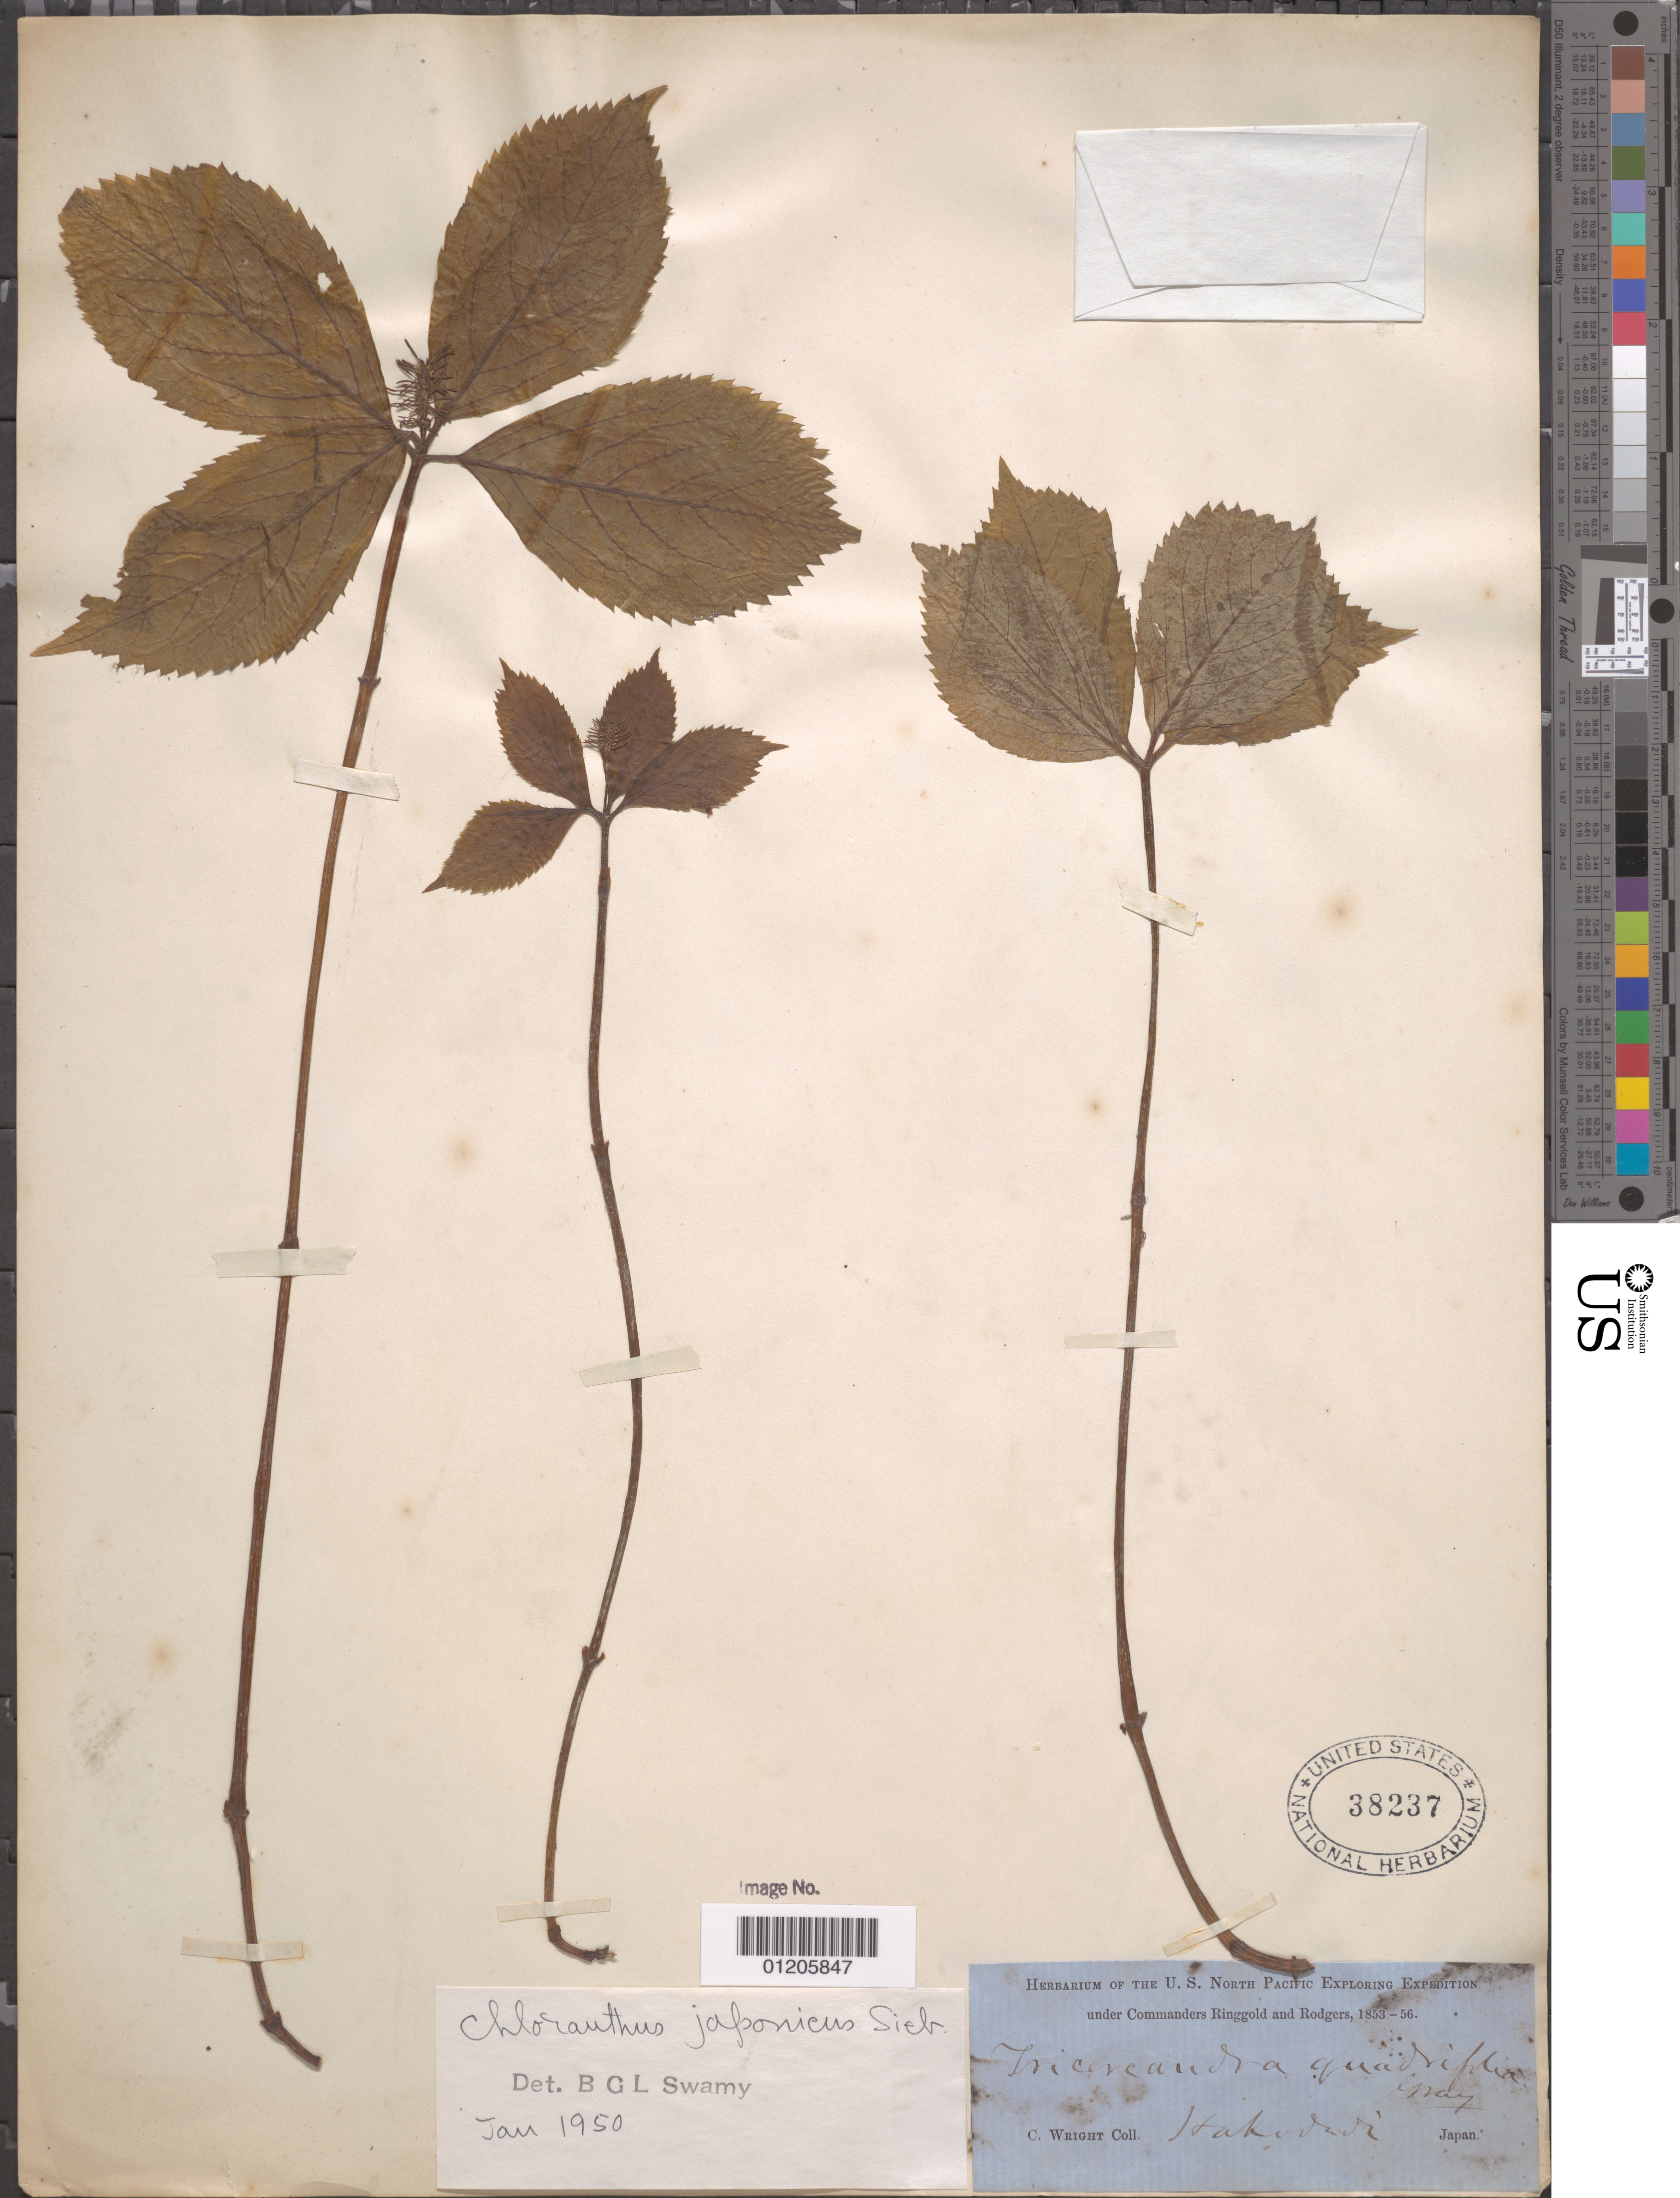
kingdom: Plantae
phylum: Tracheophyta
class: Magnoliopsida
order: Chloranthales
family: Chloranthaceae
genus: Chloranthus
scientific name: Chloranthus japonicus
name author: Siebold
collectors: C. Wright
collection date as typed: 1853 to -- --- 1856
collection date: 1853/1856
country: Japan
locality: Hako hadi.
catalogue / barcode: US 38237